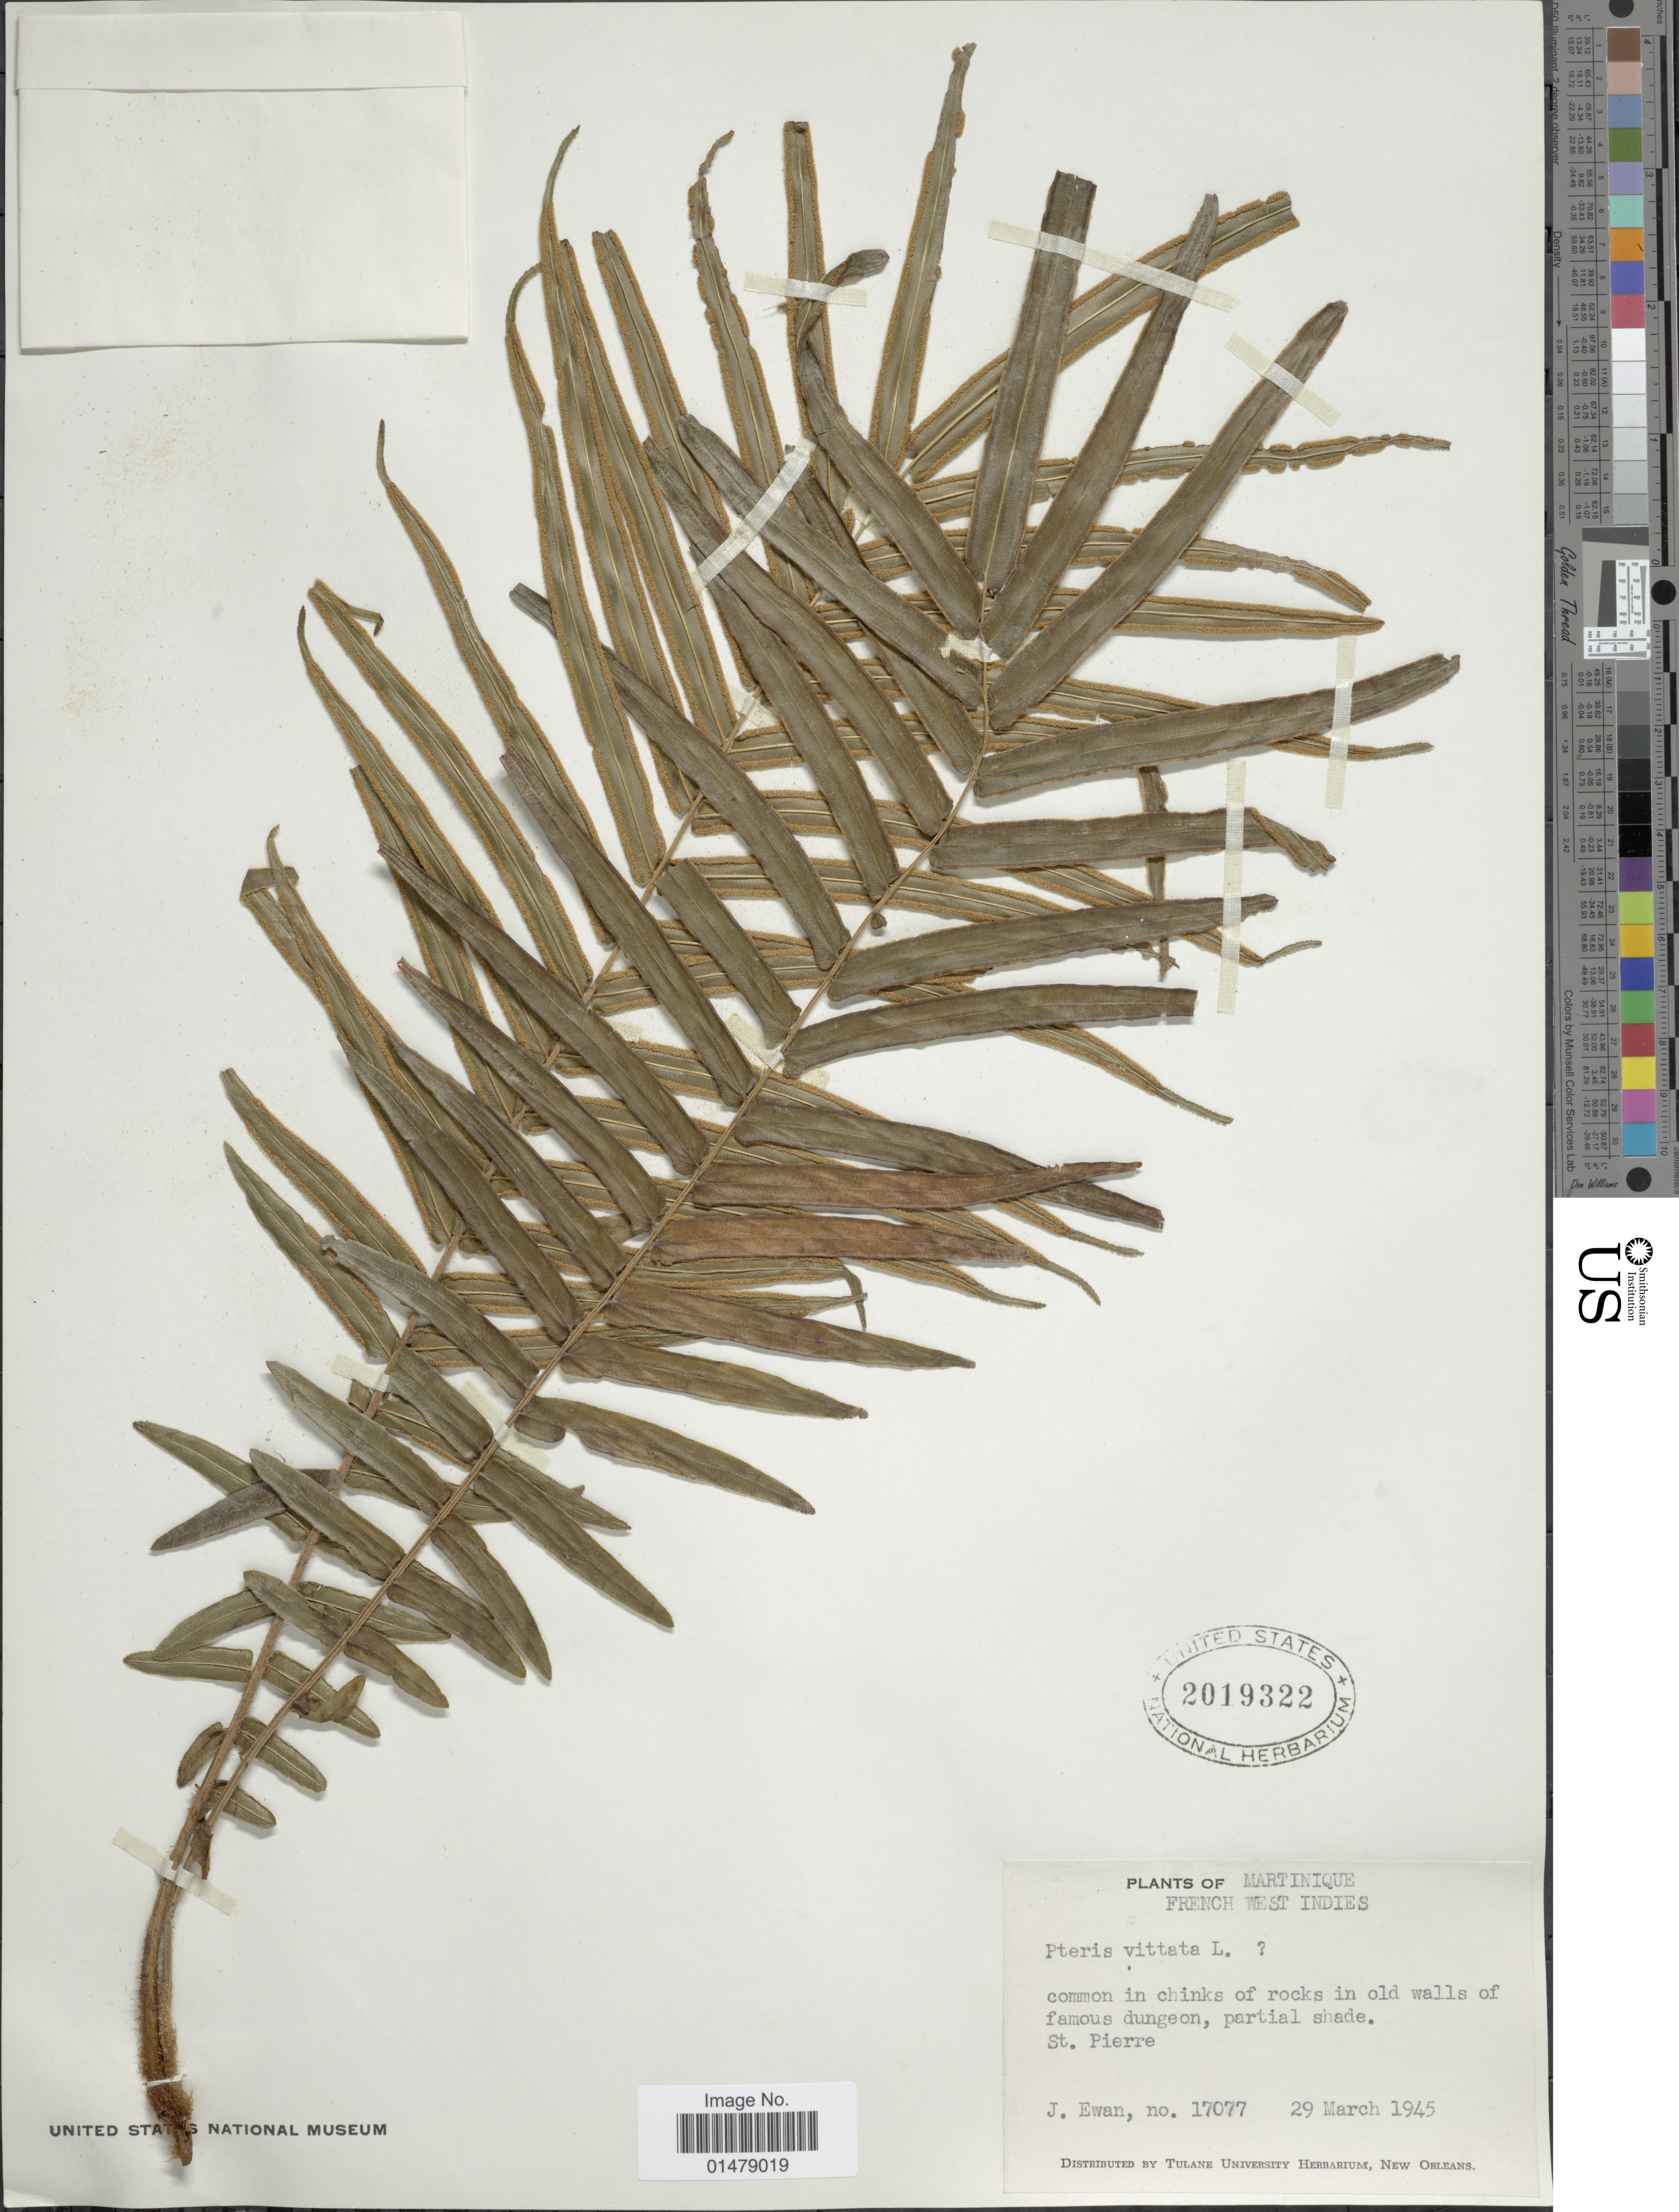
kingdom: Plantae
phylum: Tracheophyta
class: Polypodiopsida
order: Polypodiales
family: Pteridaceae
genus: Pteris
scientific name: Pteris vittata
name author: L.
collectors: J. A. Ewan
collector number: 17077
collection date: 1945-03-29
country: Martinique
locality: French West Indies. In chinks of rocks in old walls of famous dungeon, partial shade. St. Pierre.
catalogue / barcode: US 2019322